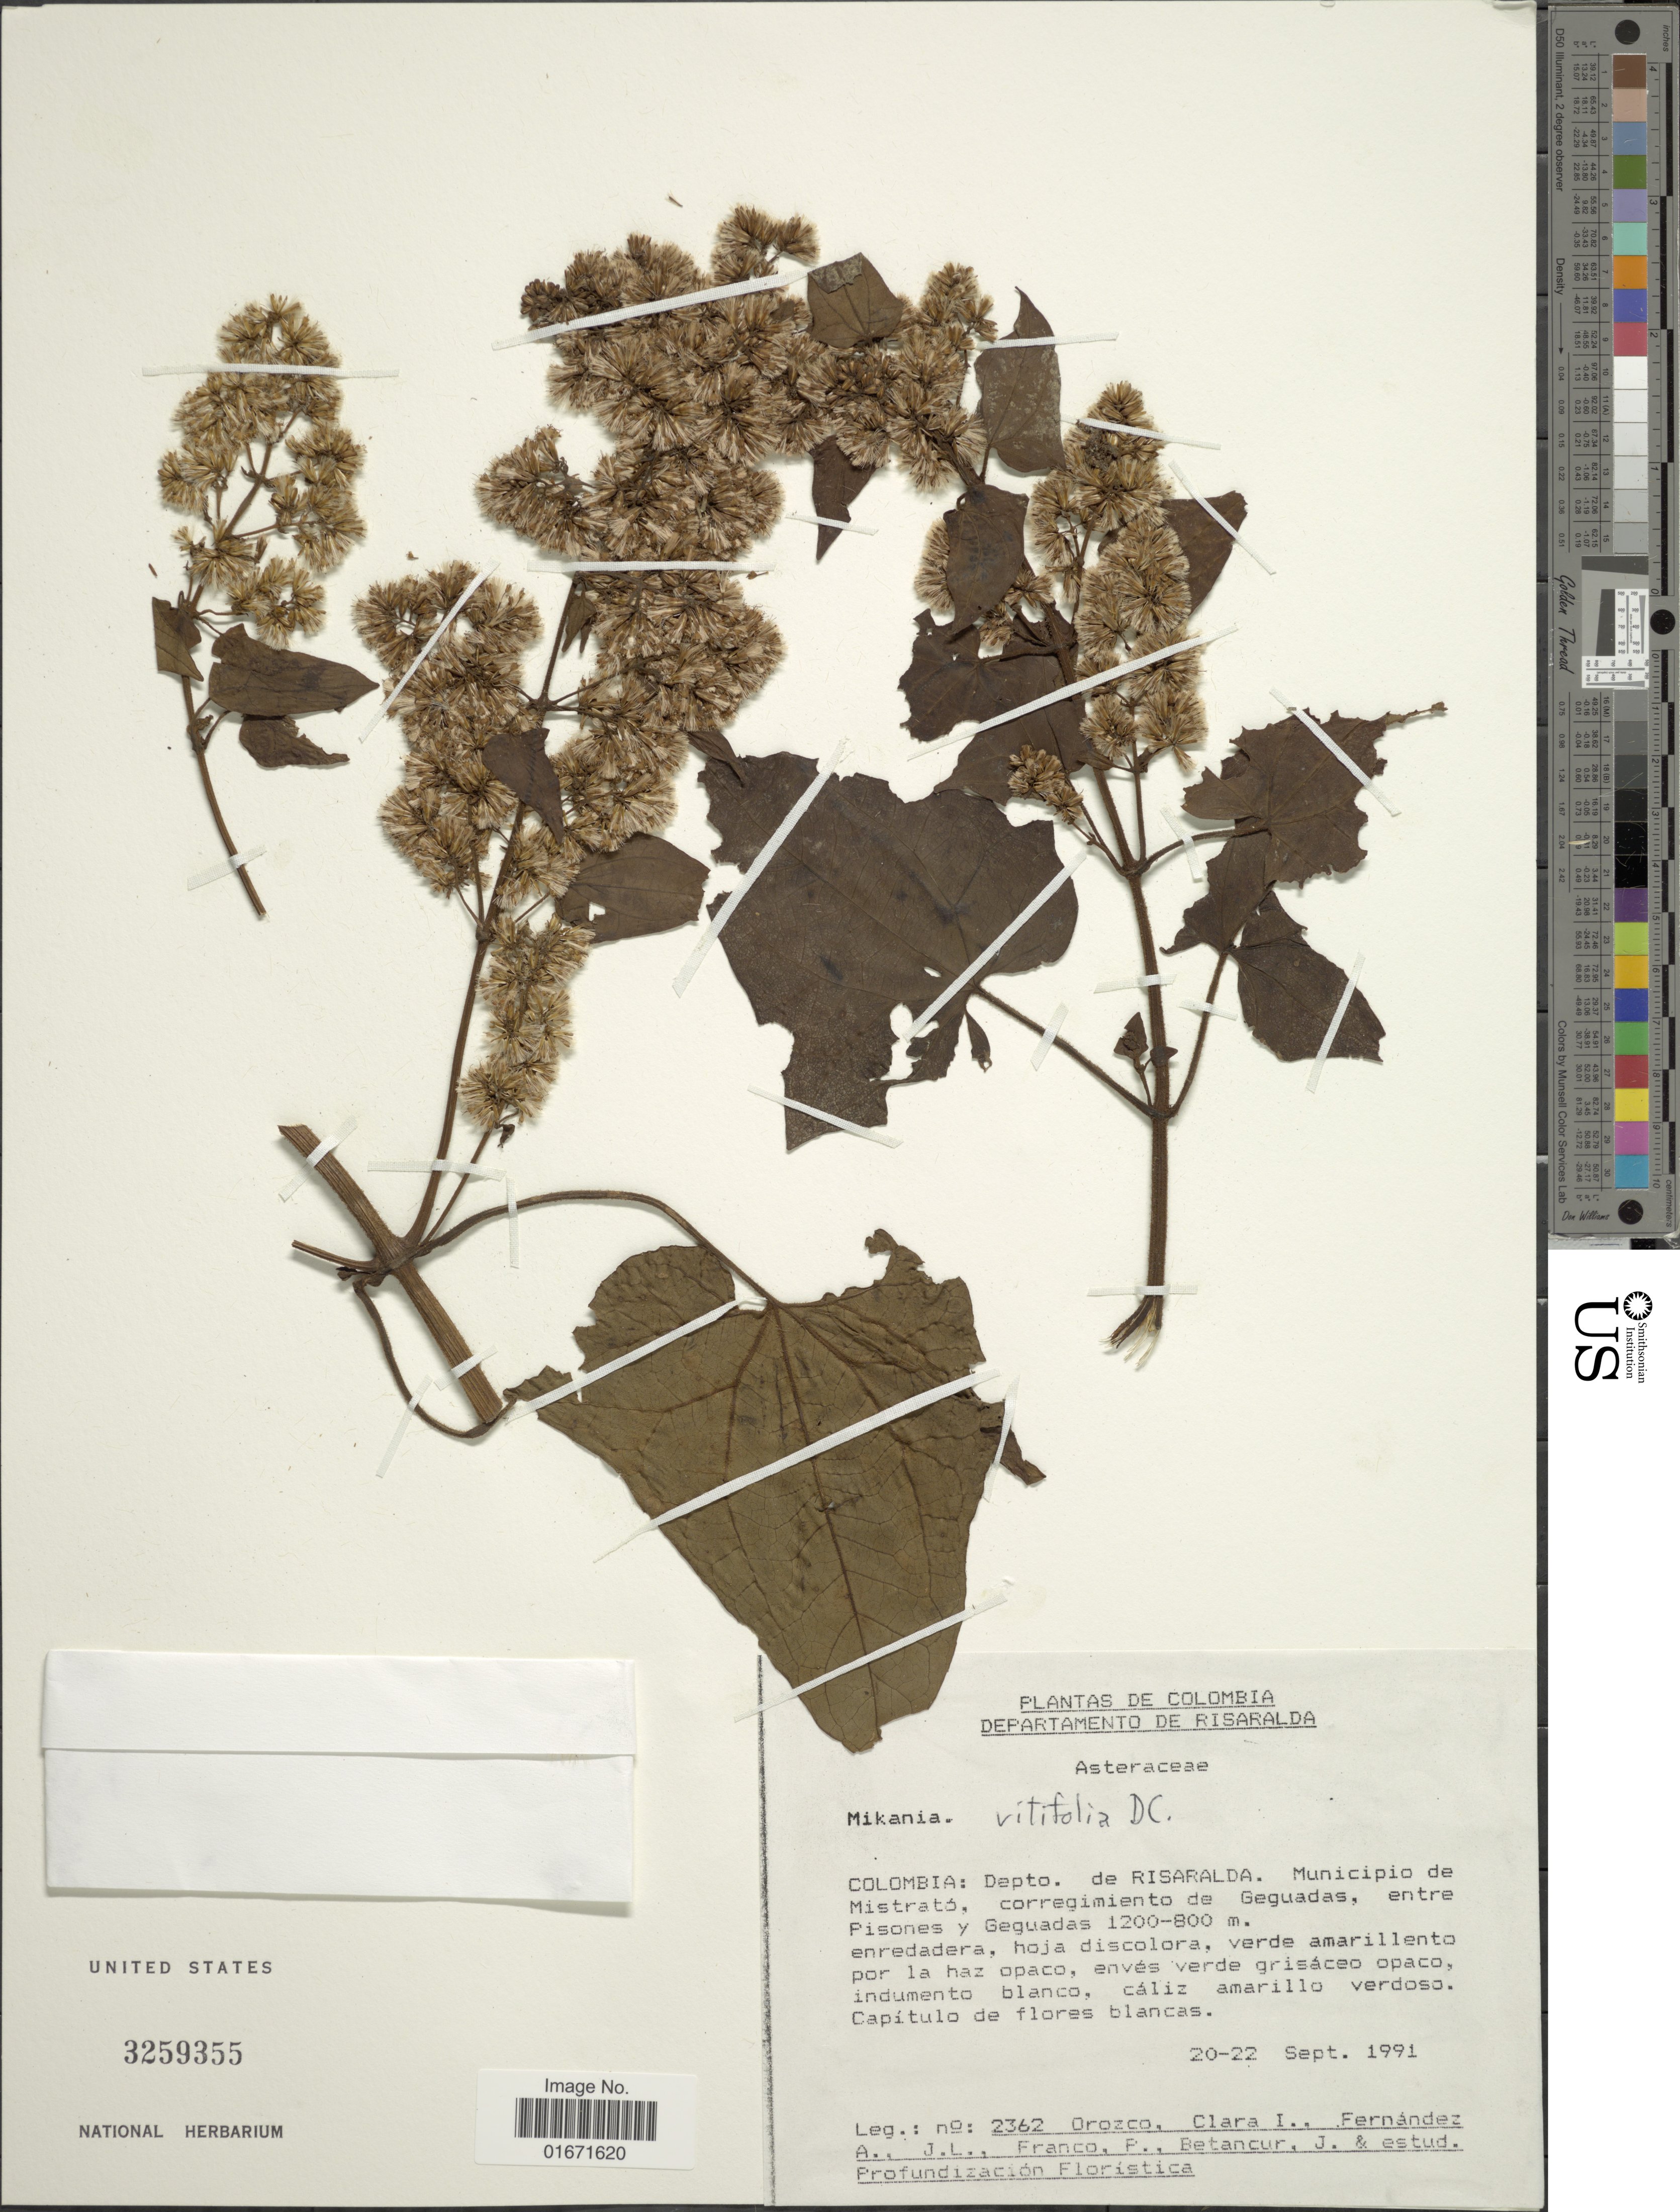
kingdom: Plantae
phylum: Tracheophyta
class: Magnoliopsida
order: Asterales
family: Asteraceae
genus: Mikania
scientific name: Mikania vitifolia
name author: DC.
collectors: C. I. Orozco, A. Fernández, P. Franco, J. Betancur & Estudiantes de Profundizacion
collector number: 2362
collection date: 1991-09-20/1991-09-22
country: Colombia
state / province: Risaralda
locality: Colombia: Depto. de Risaralda. Municipio de Mistrató, corregimiento de Geguadas, entre Pisones y Geguadas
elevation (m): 800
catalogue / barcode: US 3259355